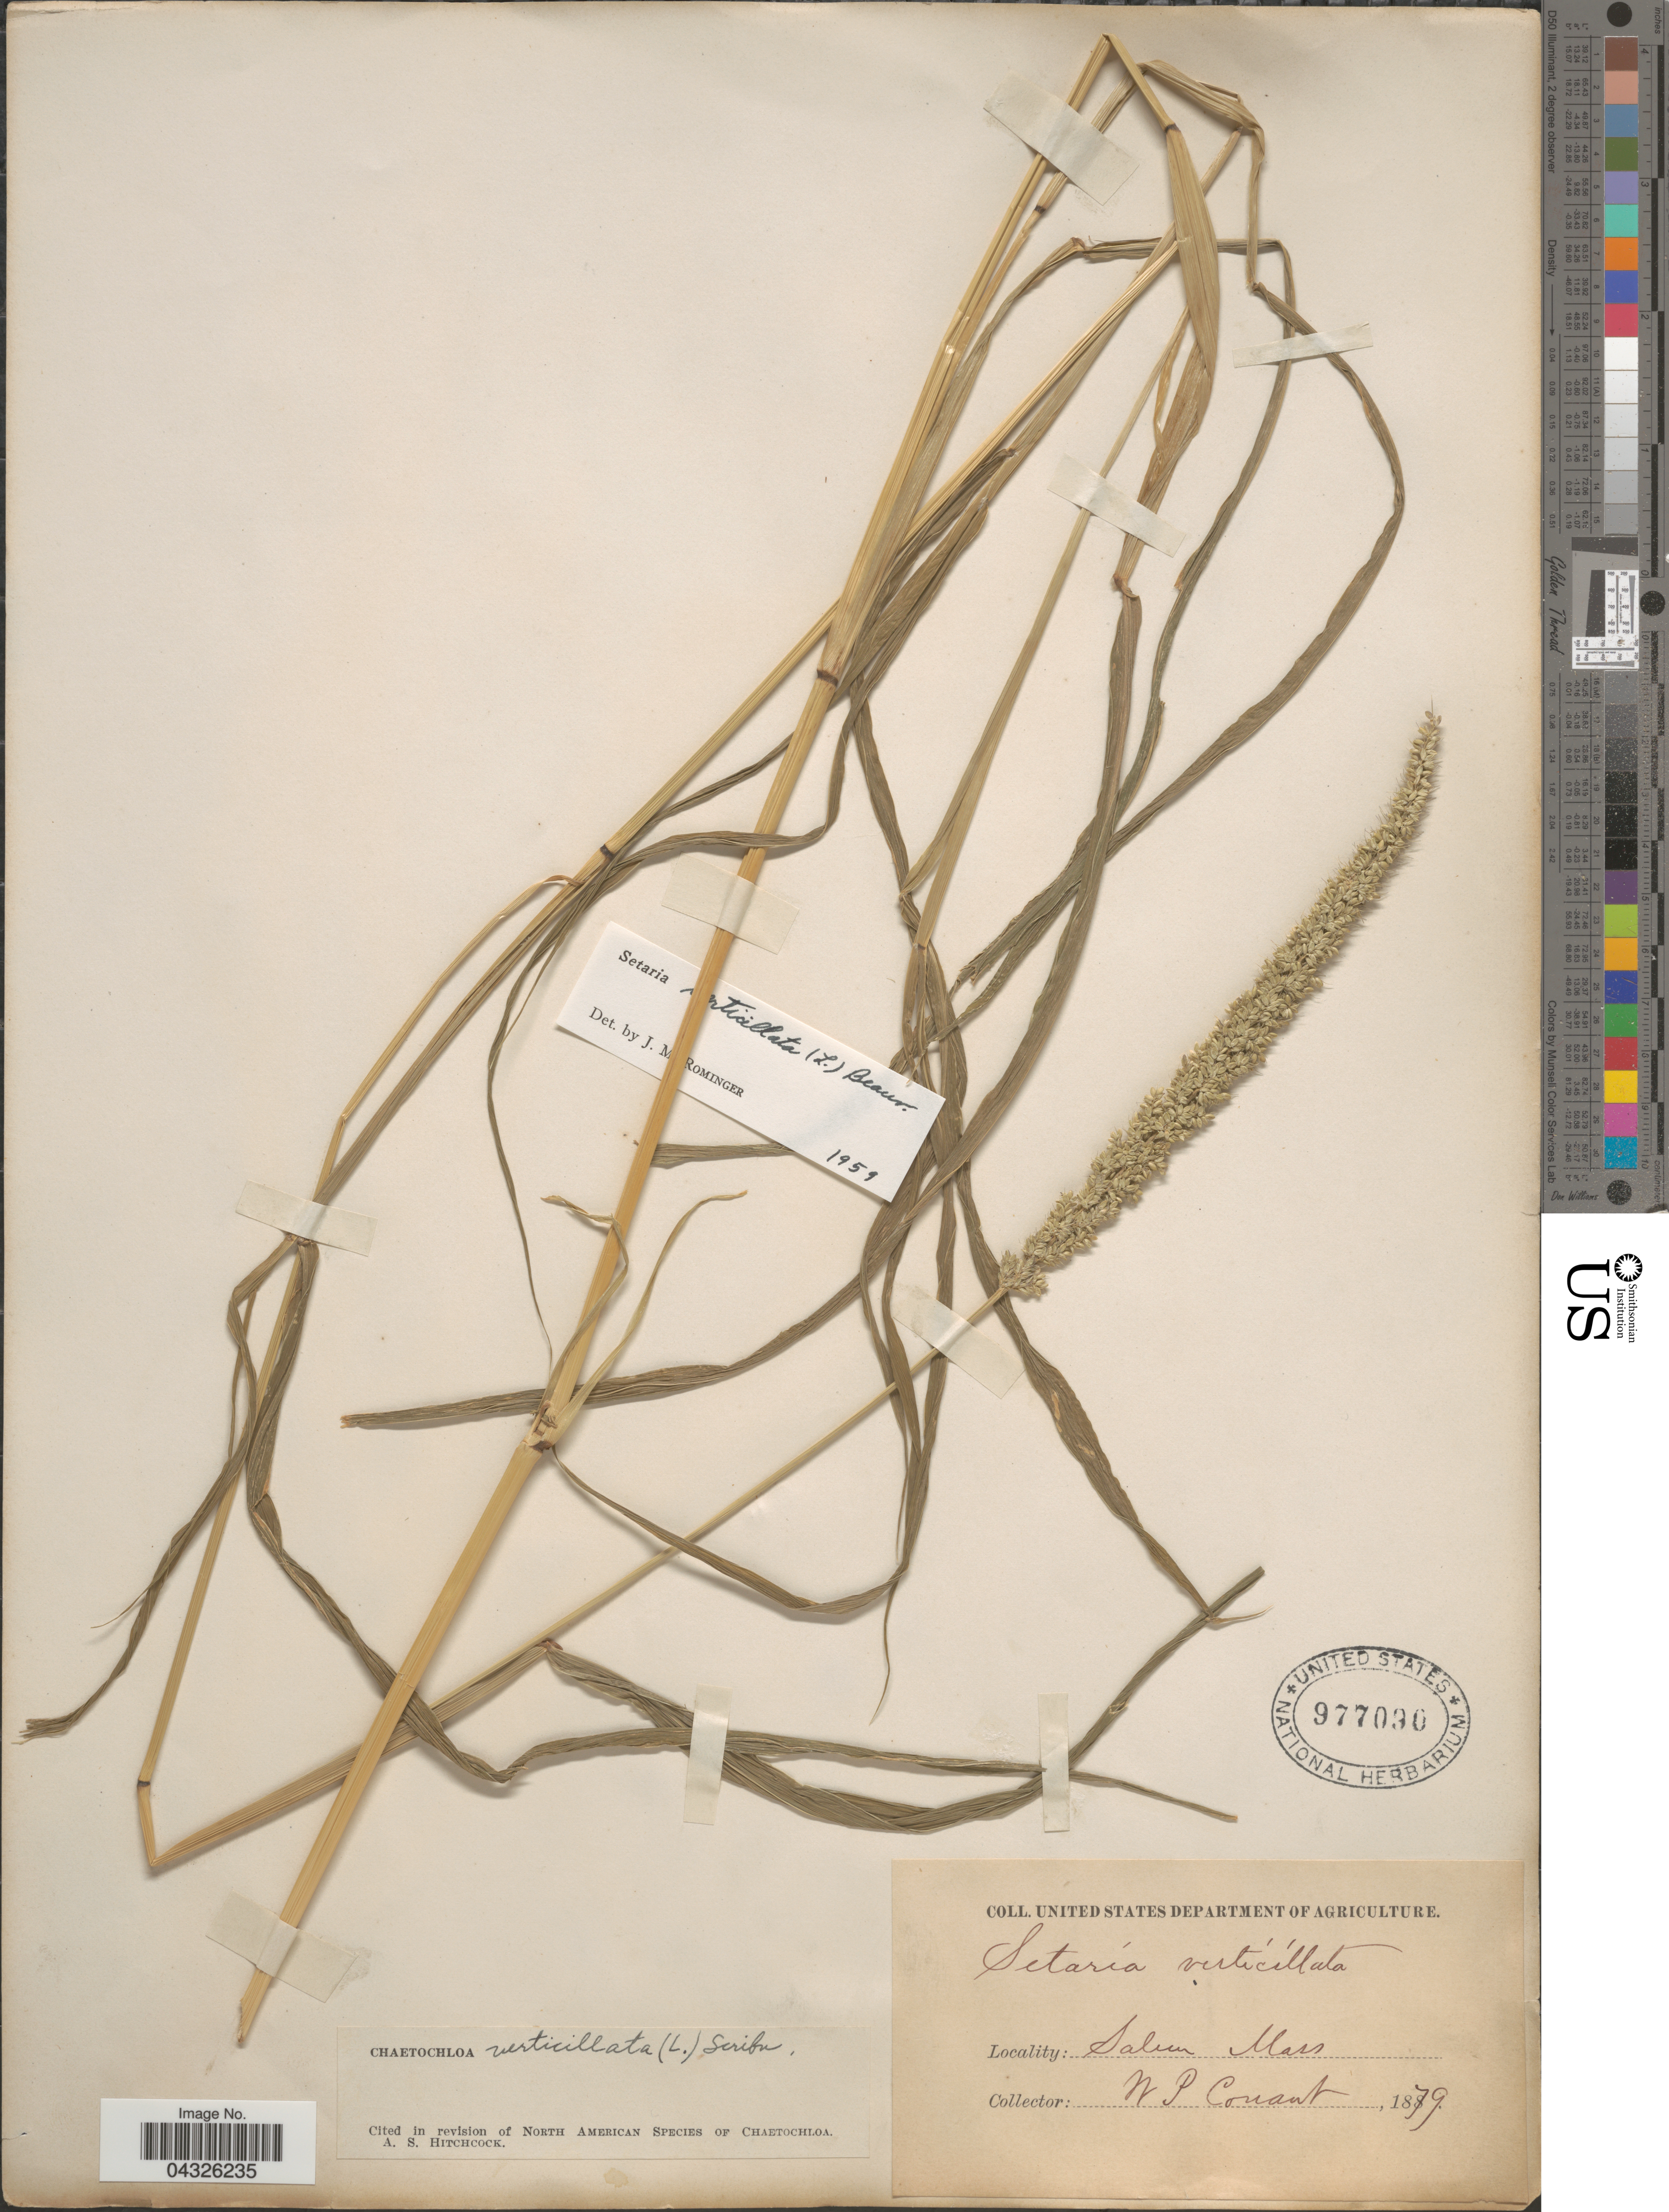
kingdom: Plantae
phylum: Tracheophyta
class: Liliopsida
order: Poales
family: Poaceae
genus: Setaria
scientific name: Setaria verticillata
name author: (L.) P. Beauv.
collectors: W. P. Conant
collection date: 1879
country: United States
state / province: Massachusetts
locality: Salem.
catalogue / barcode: US 977090